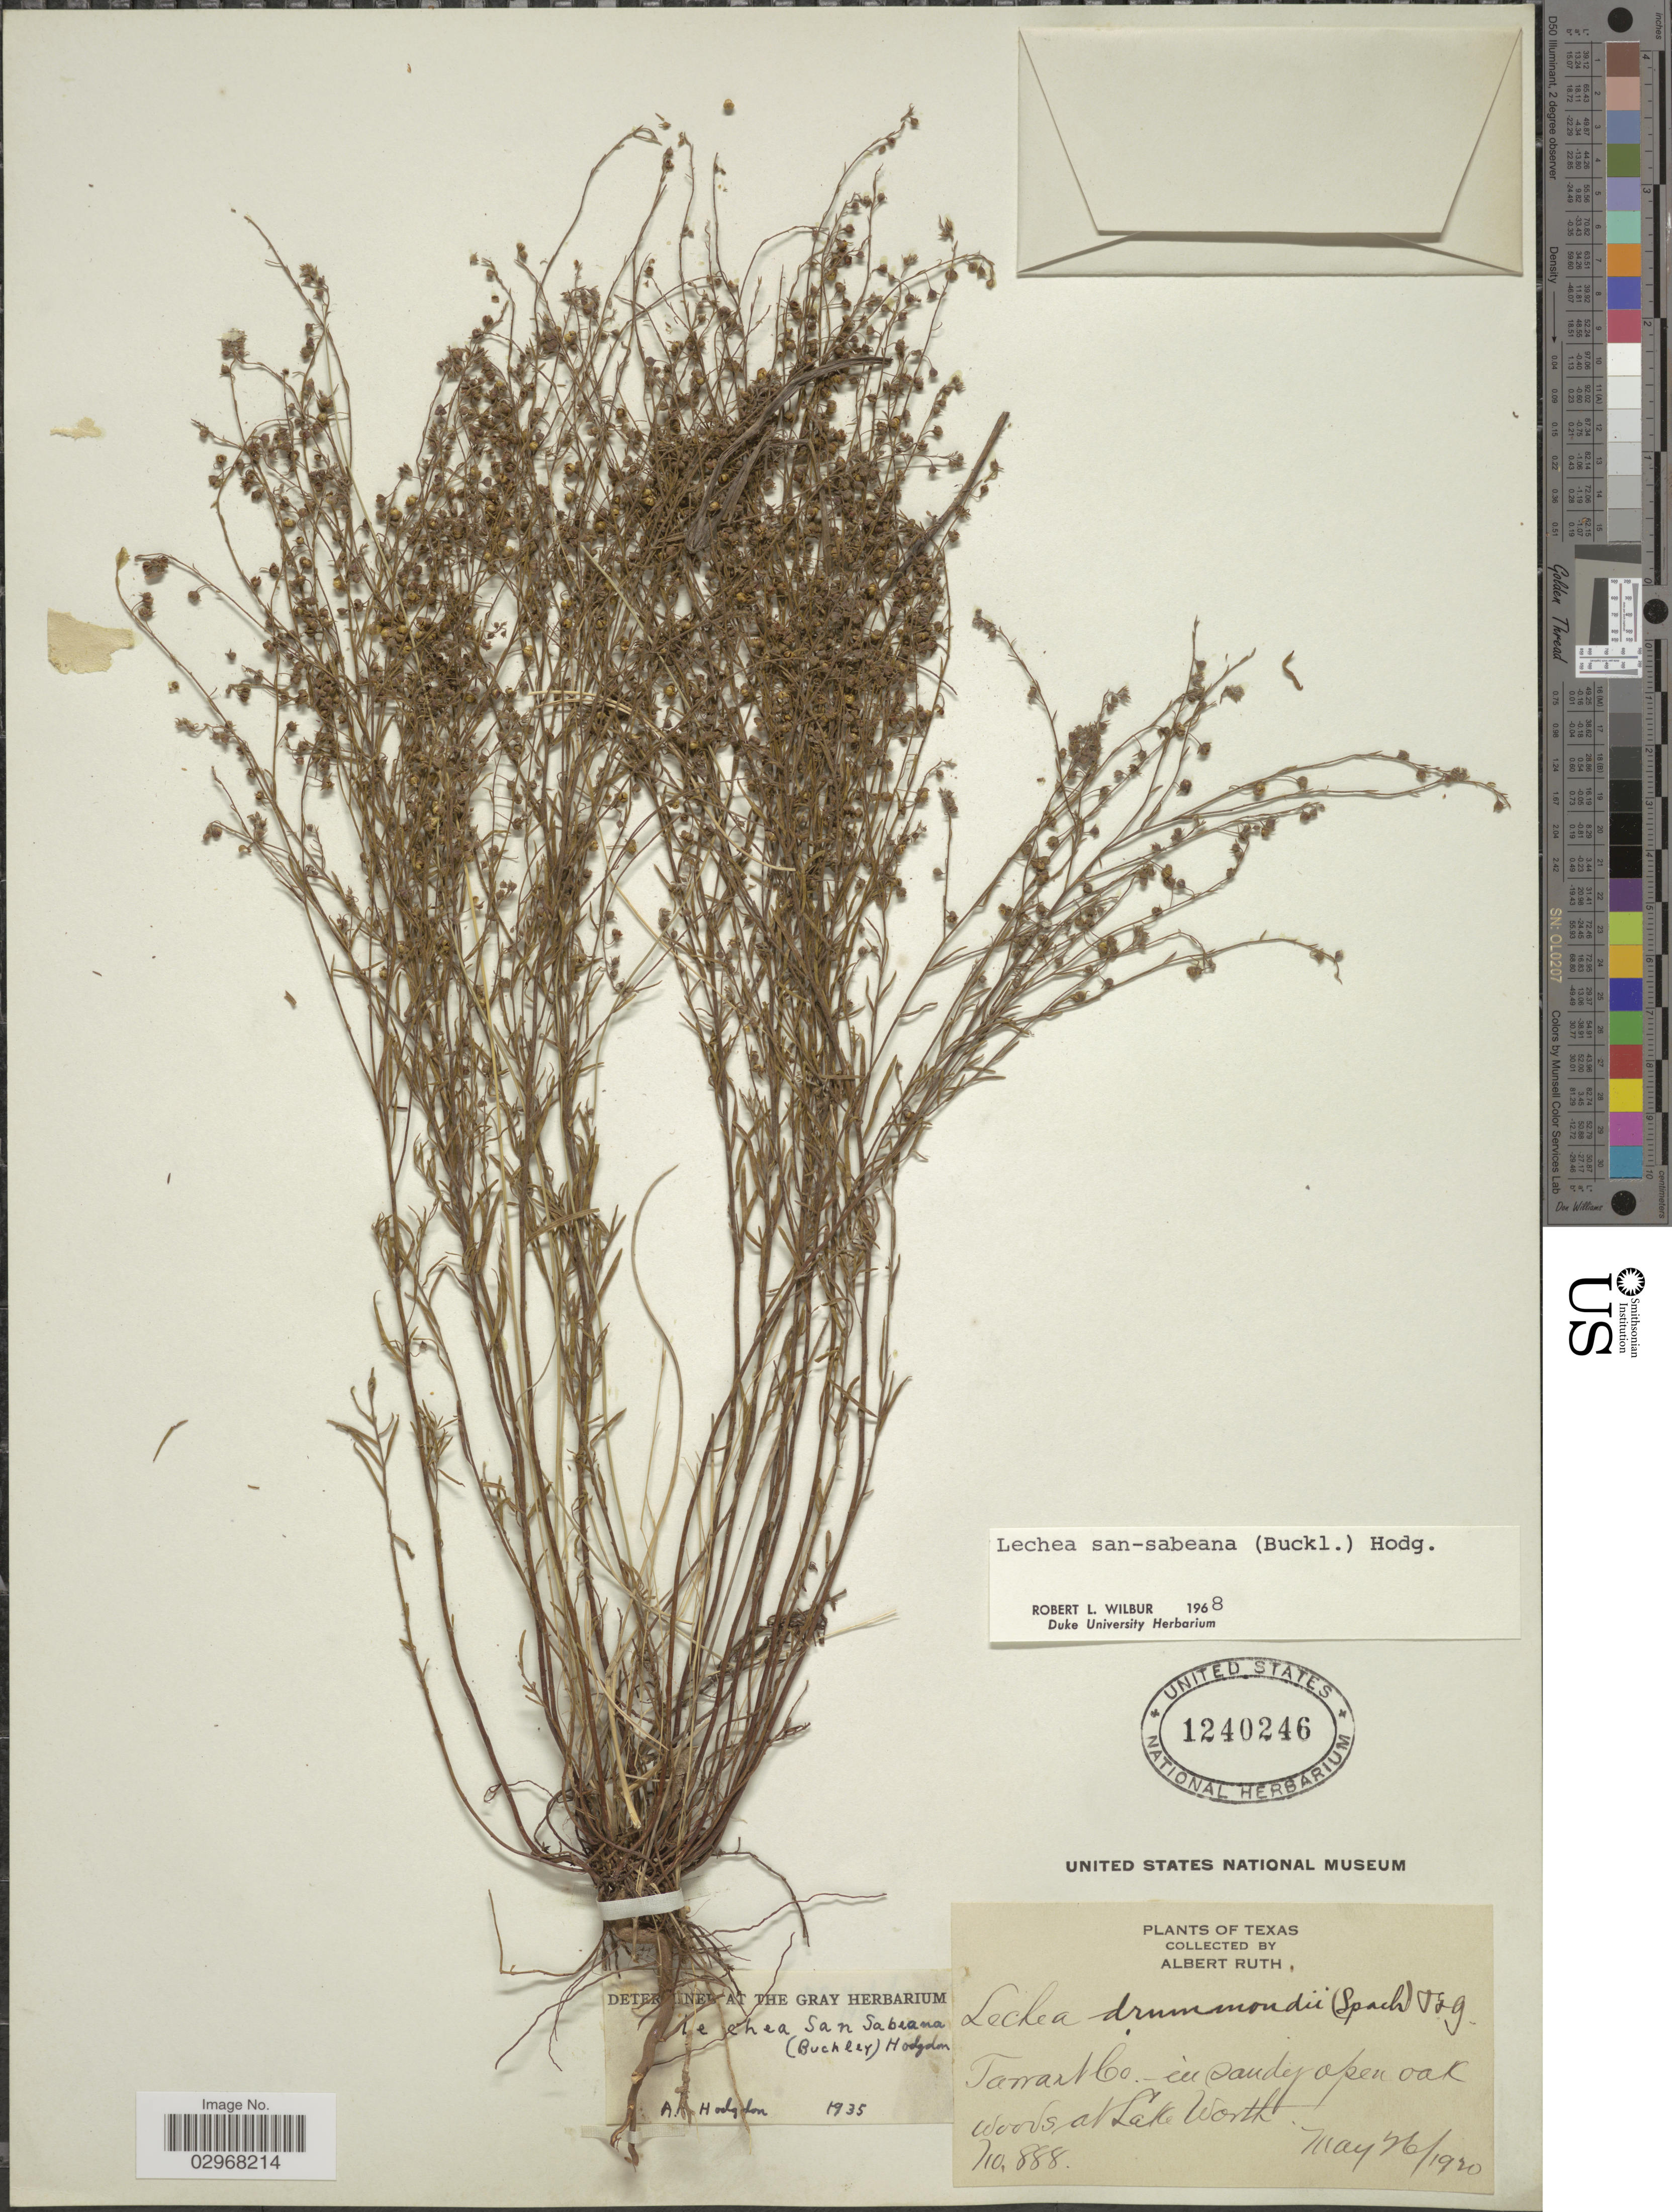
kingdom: Plantae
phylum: Tracheophyta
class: Magnoliopsida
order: Malvales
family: Cistaceae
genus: Lechea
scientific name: Lechea san-sabeana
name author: (Buckley) Hodgdon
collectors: A. Ruth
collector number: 888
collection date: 1920-05-26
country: United States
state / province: Texas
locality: Tarrant Co., in sandy open oak woods at Lake Worth.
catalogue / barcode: US 1240246